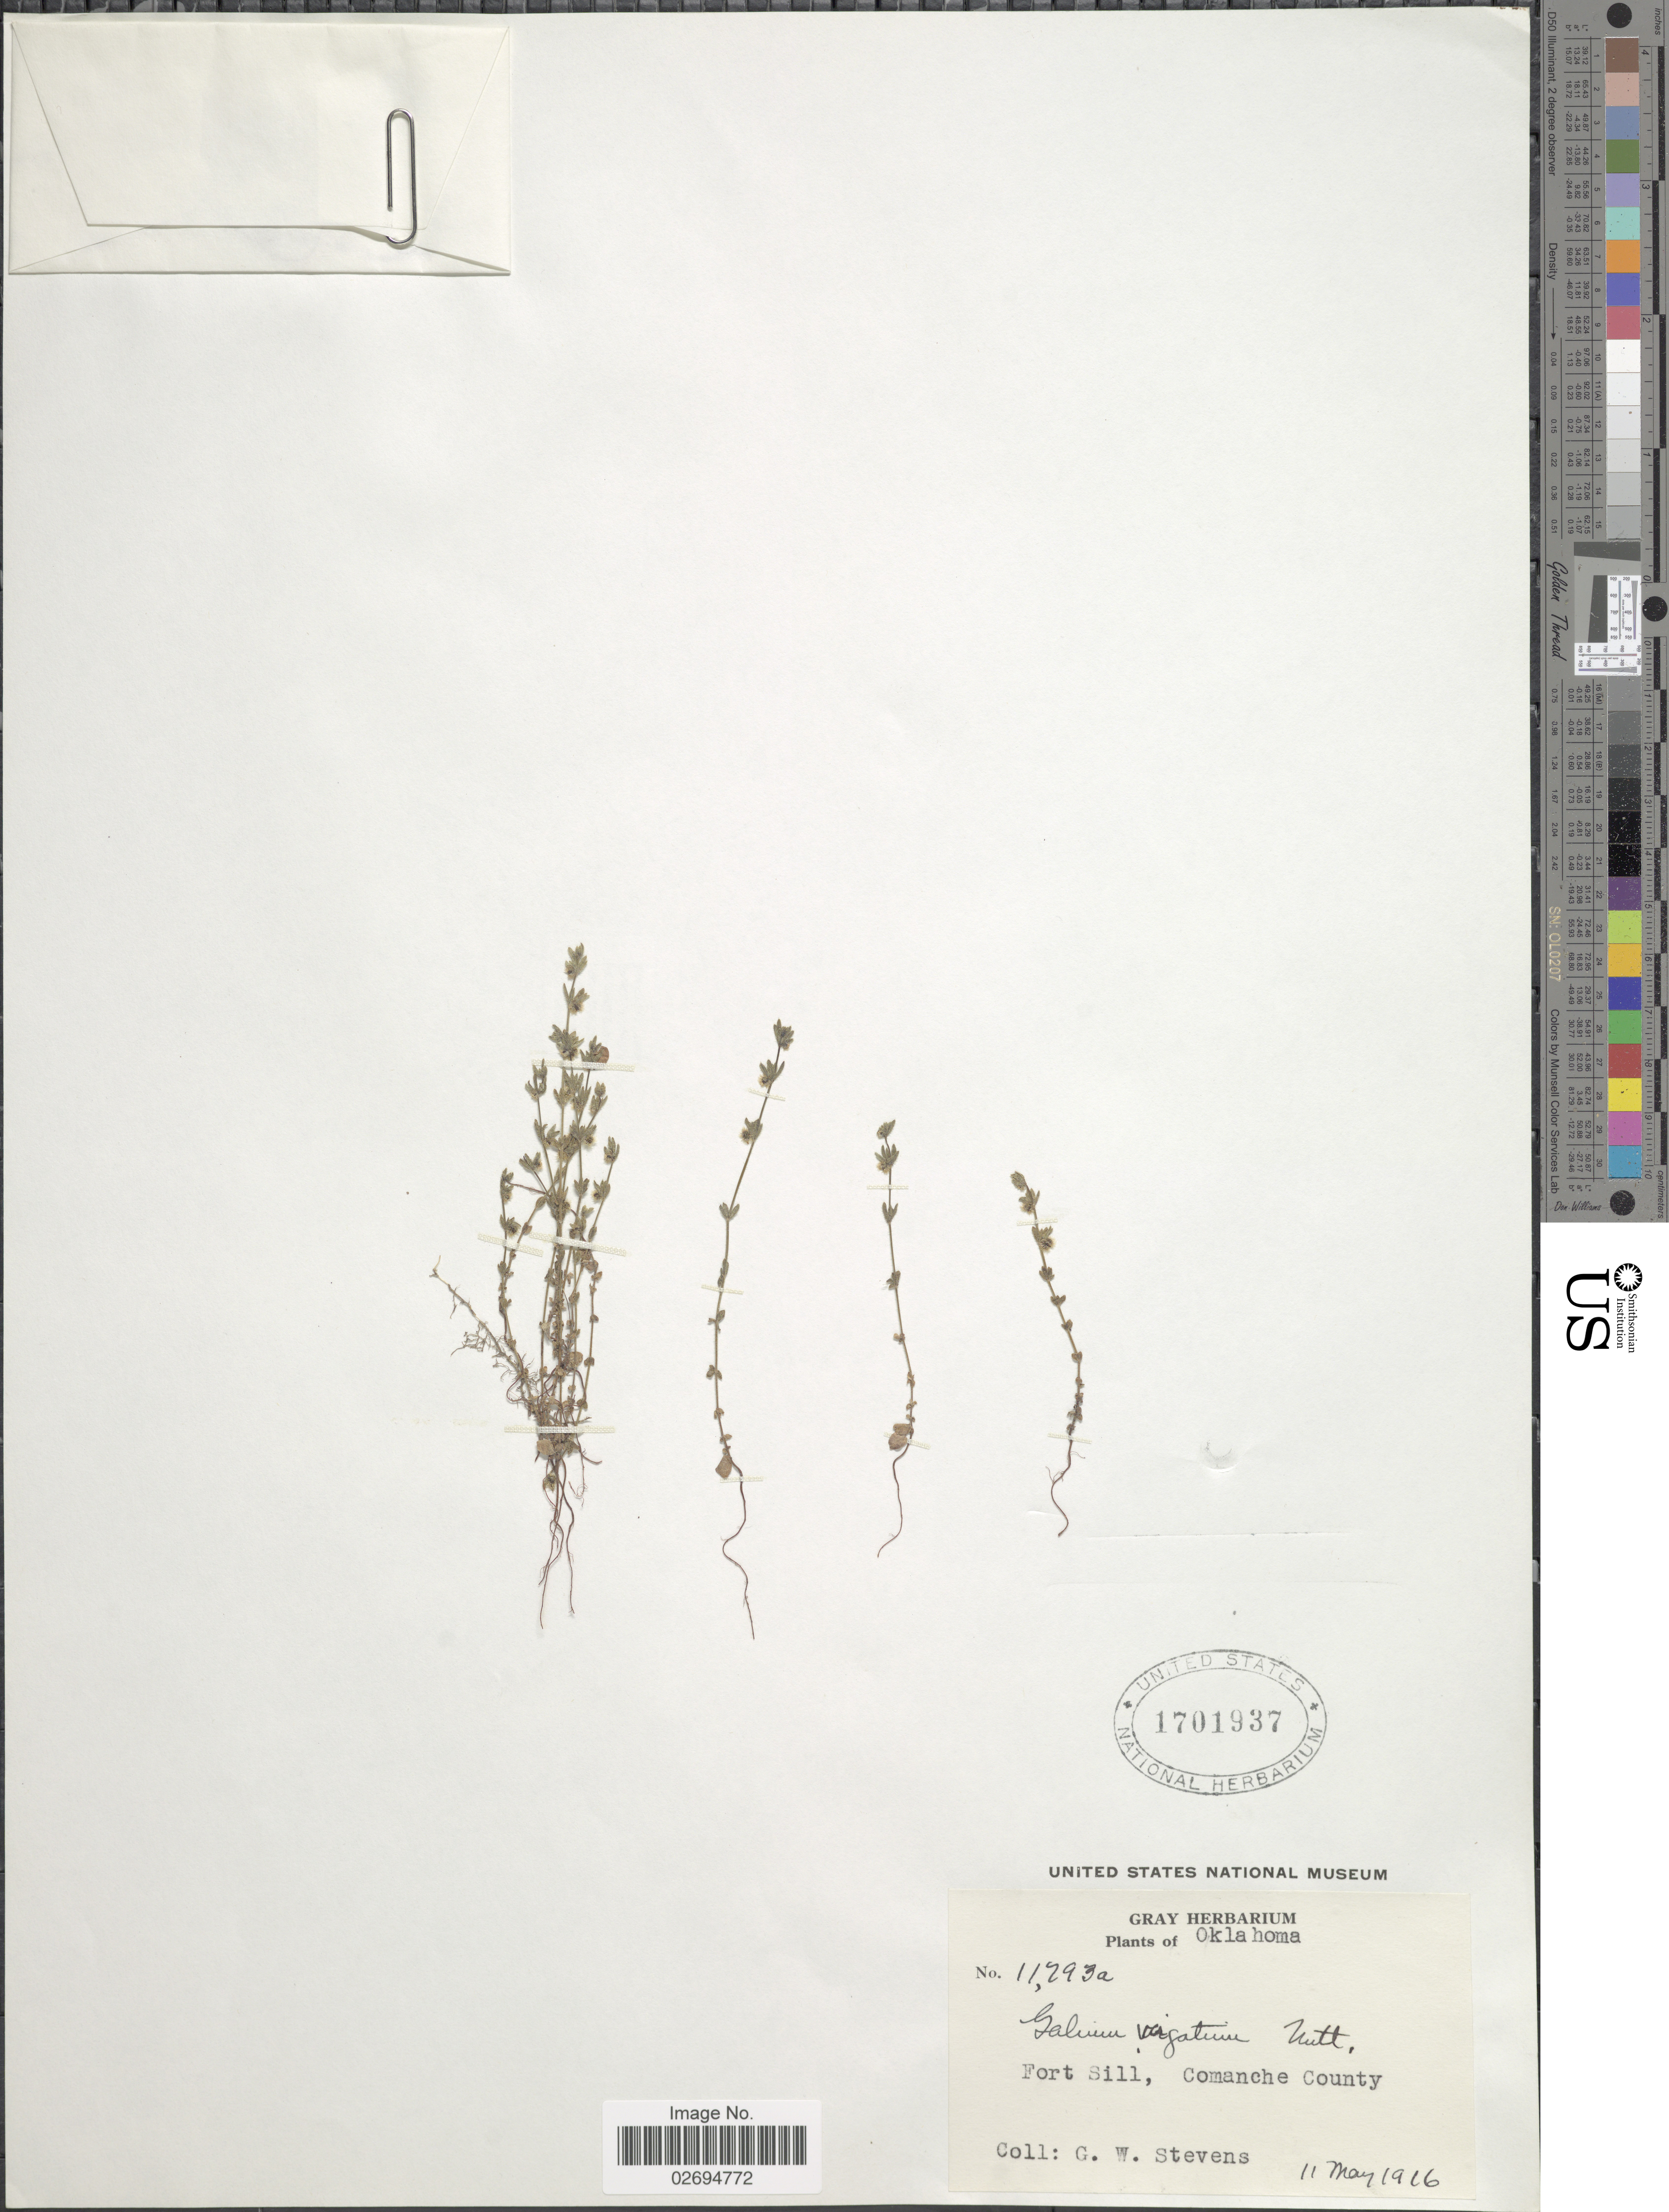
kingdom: Plantae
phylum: Tracheophyta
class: Magnoliopsida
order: Gentianales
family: Rubiaceae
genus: Galium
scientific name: Galium virgatum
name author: Nutt.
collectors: G. W. Stevens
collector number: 11293a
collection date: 1916-05-11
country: United States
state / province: Oklahoma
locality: Fort Sill, Comanche County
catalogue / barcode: US 1701937